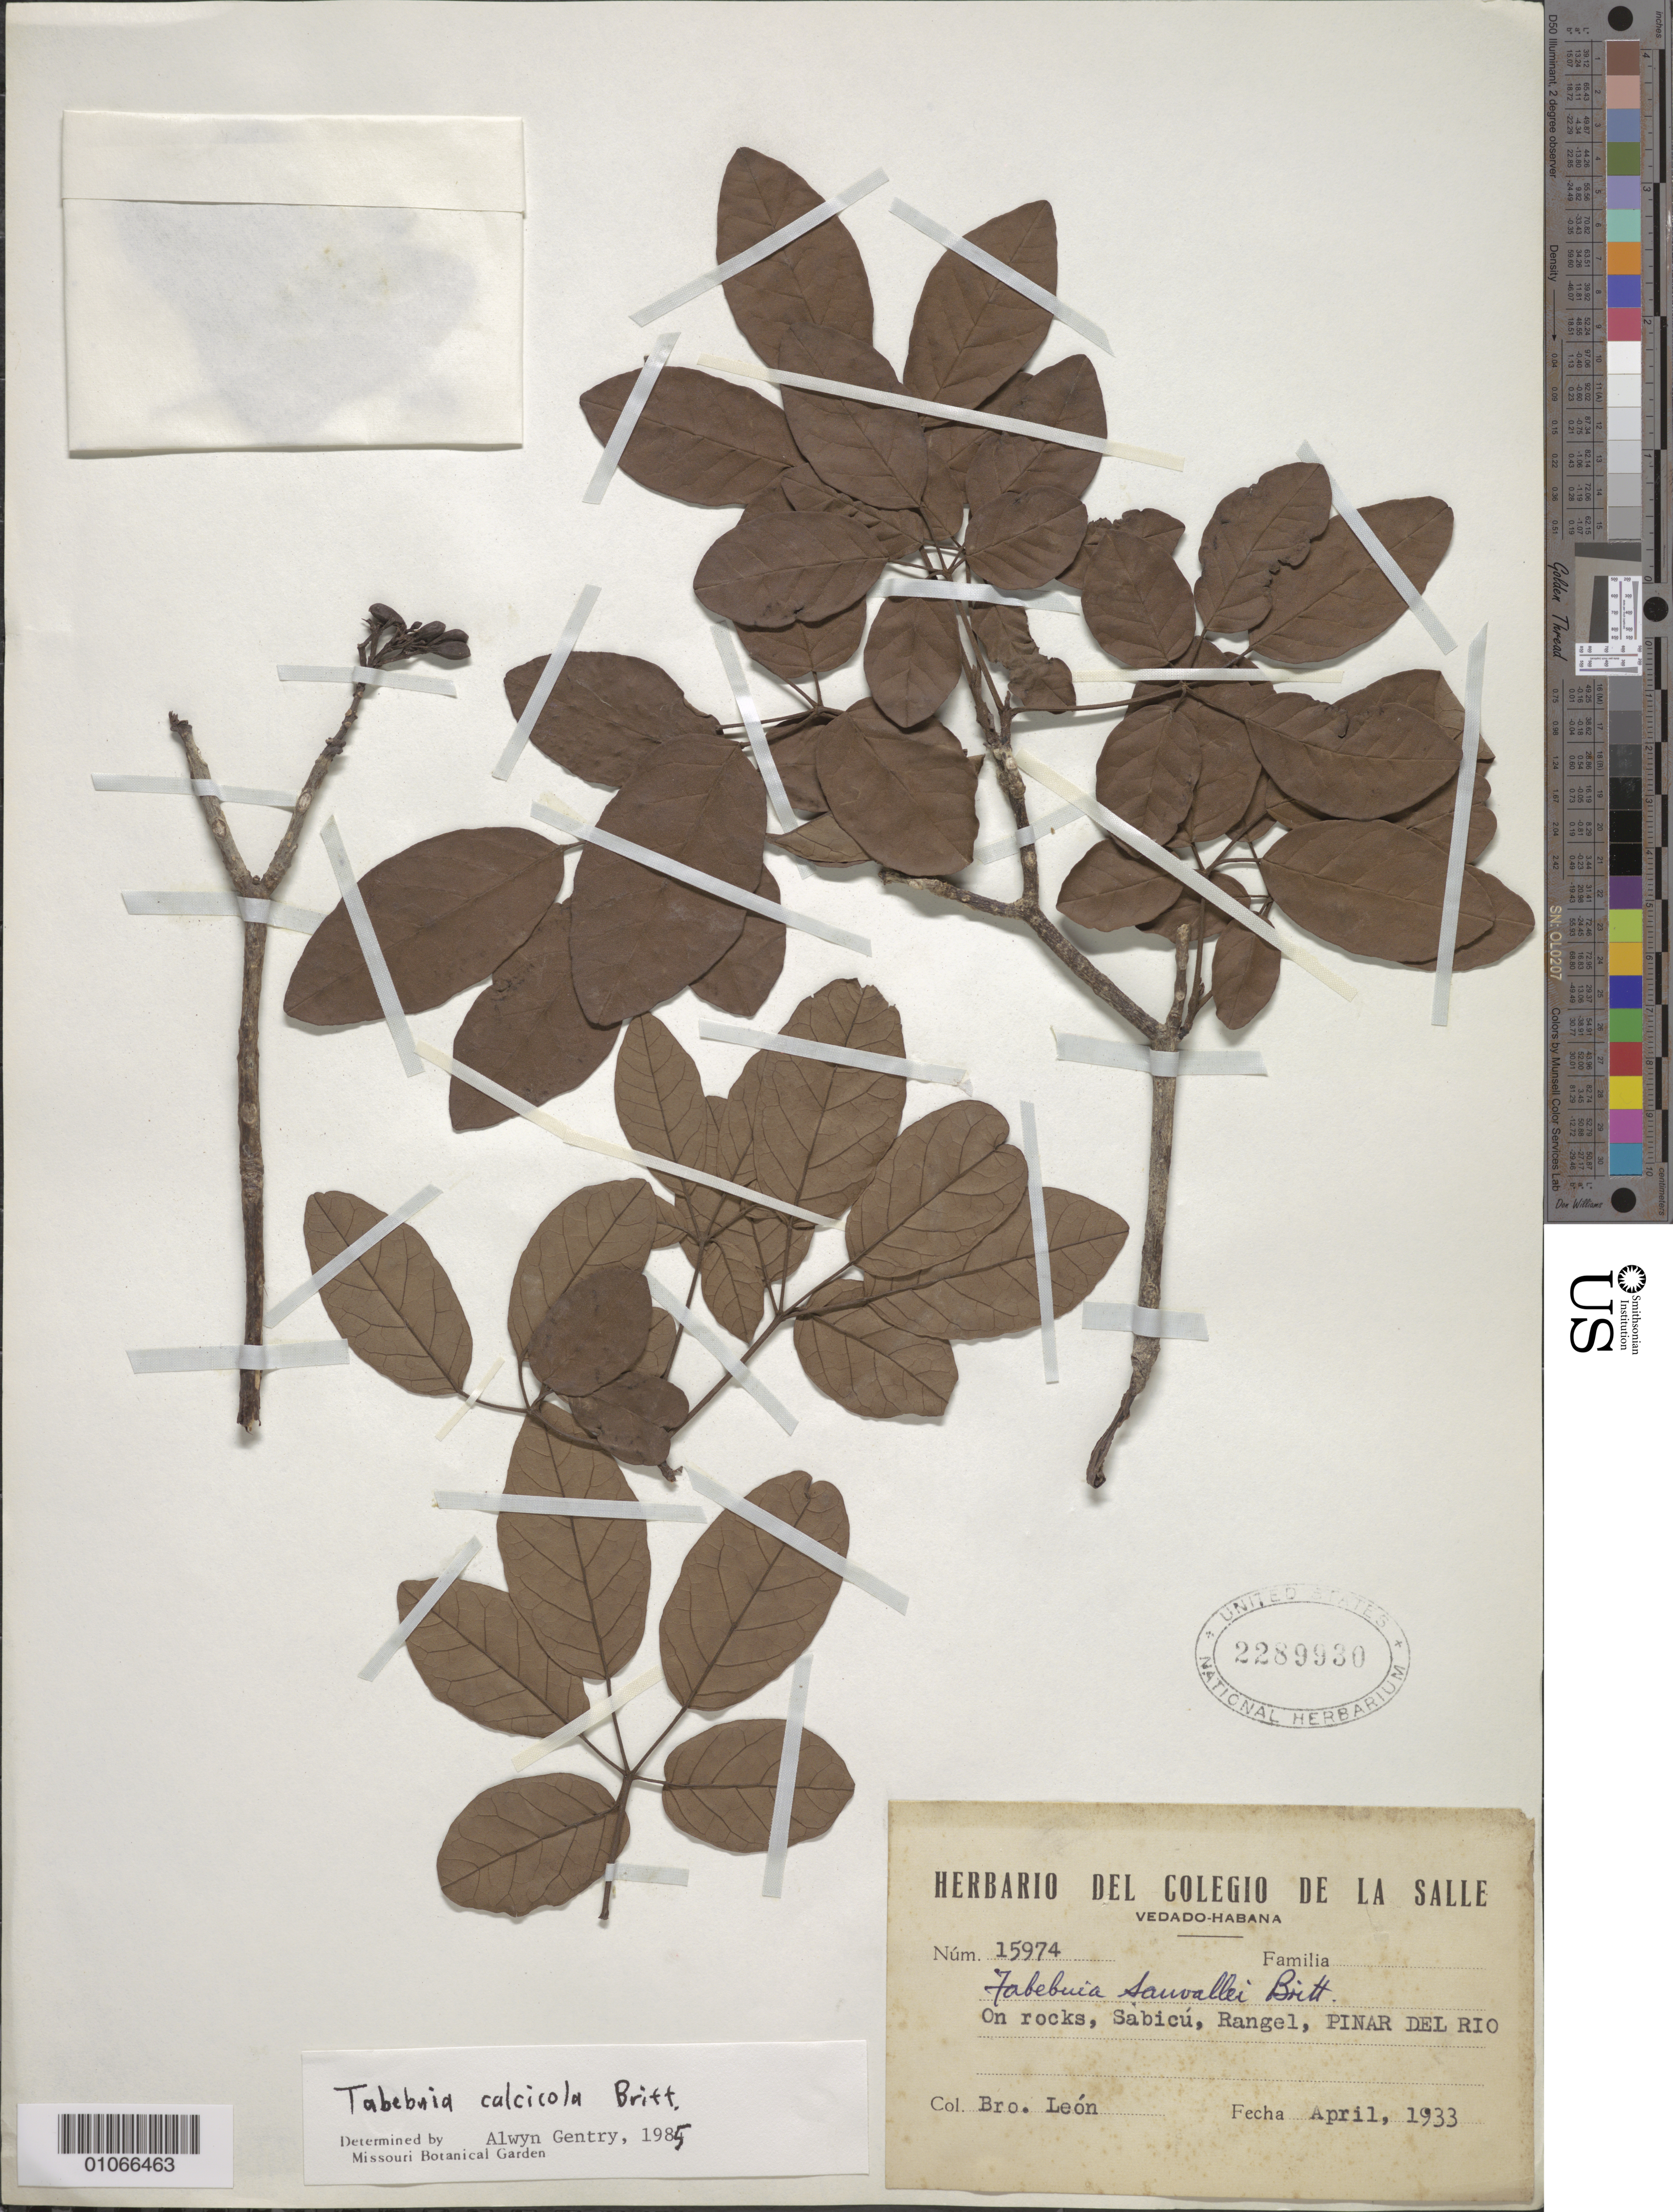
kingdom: Plantae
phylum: Tracheophyta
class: Magnoliopsida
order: Lamiales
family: Bignoniaceae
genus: Tabebuia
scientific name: Tabebuia calcicola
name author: Britton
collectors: Bro. León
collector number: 15974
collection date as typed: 01 Apr 1933 to 30 Apr 1933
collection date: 1933-04-01/1933-04-30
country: Cuba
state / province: Pinar del Rio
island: Cuba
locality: On rocks, Sabicu, Rangel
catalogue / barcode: US 2289930